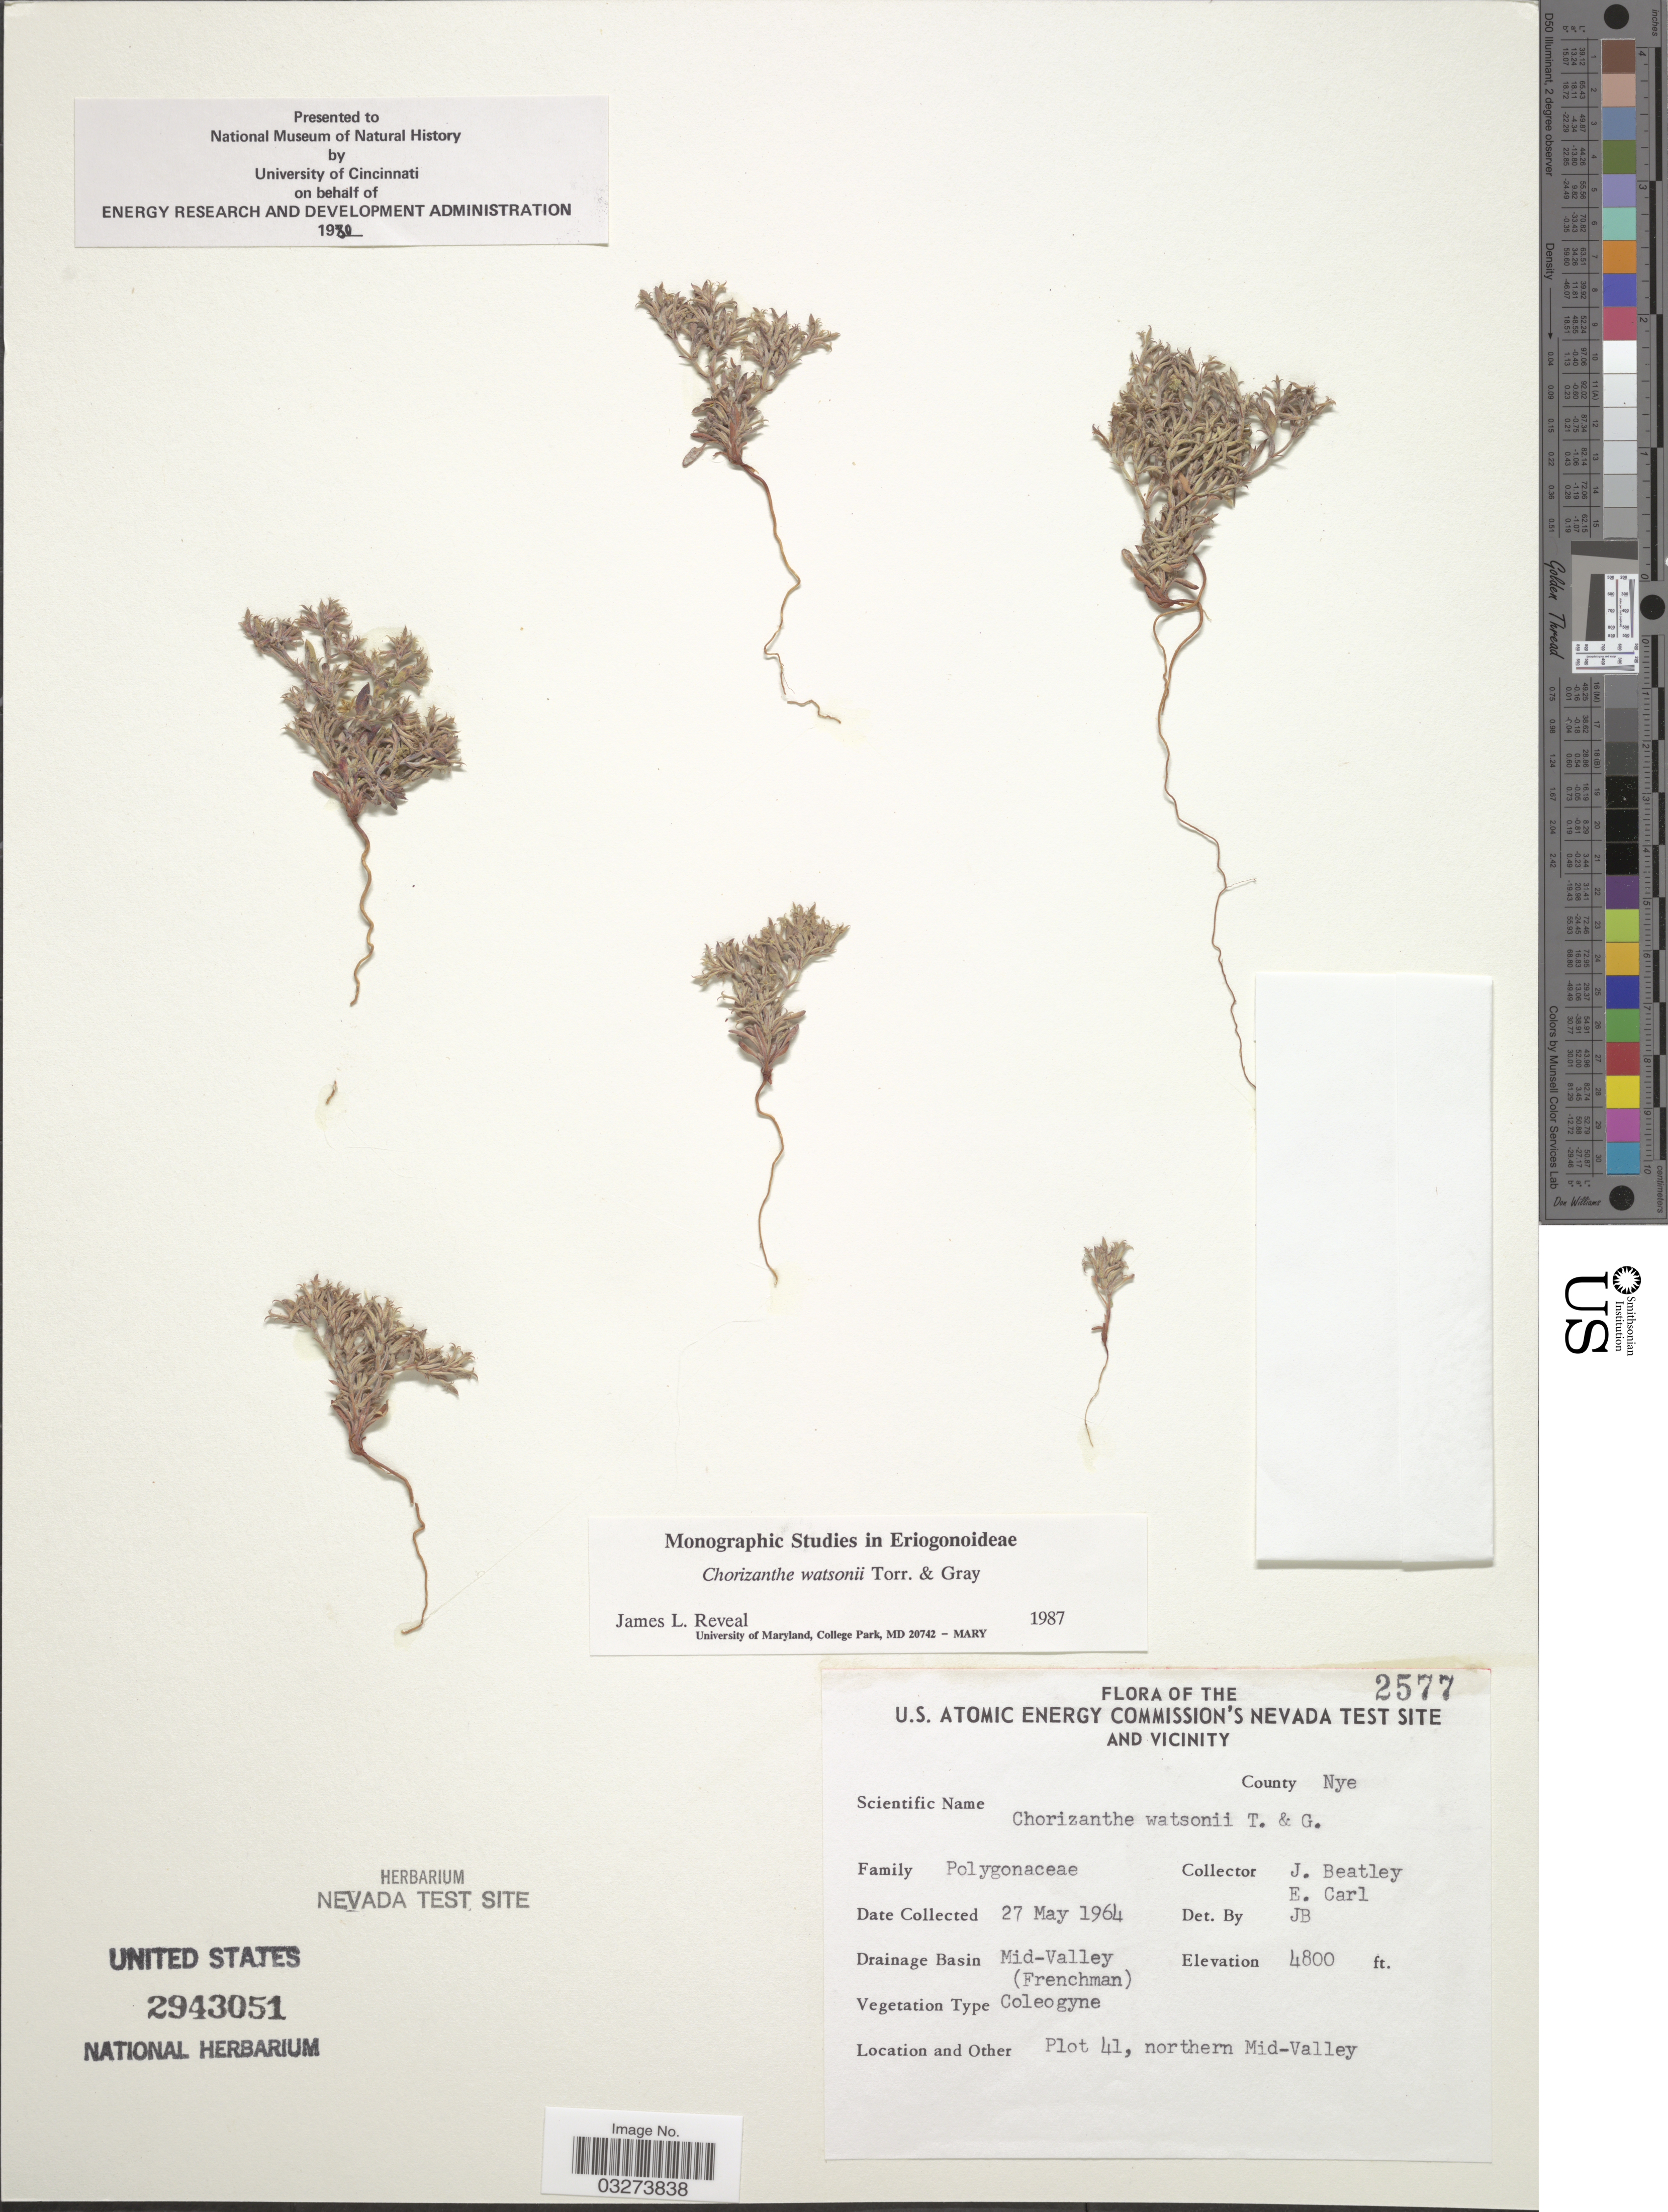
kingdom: Plantae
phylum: Tracheophyta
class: Magnoliopsida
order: Caryophyllales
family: Polygonaceae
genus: Chorizanthe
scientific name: Chorizanthe watsonii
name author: Torr. & A. Gray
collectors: J. C. Beatley & E. Carl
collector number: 2577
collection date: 1964-05-27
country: United States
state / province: Nevada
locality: U.S. Atomic Energy Commission's Nevada Test Site and vicinity. County Nye, Drainage Basin Mid-Valley (Frenchman). Plot 41, northern Mid-Valley.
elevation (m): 1463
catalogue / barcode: US 2943051